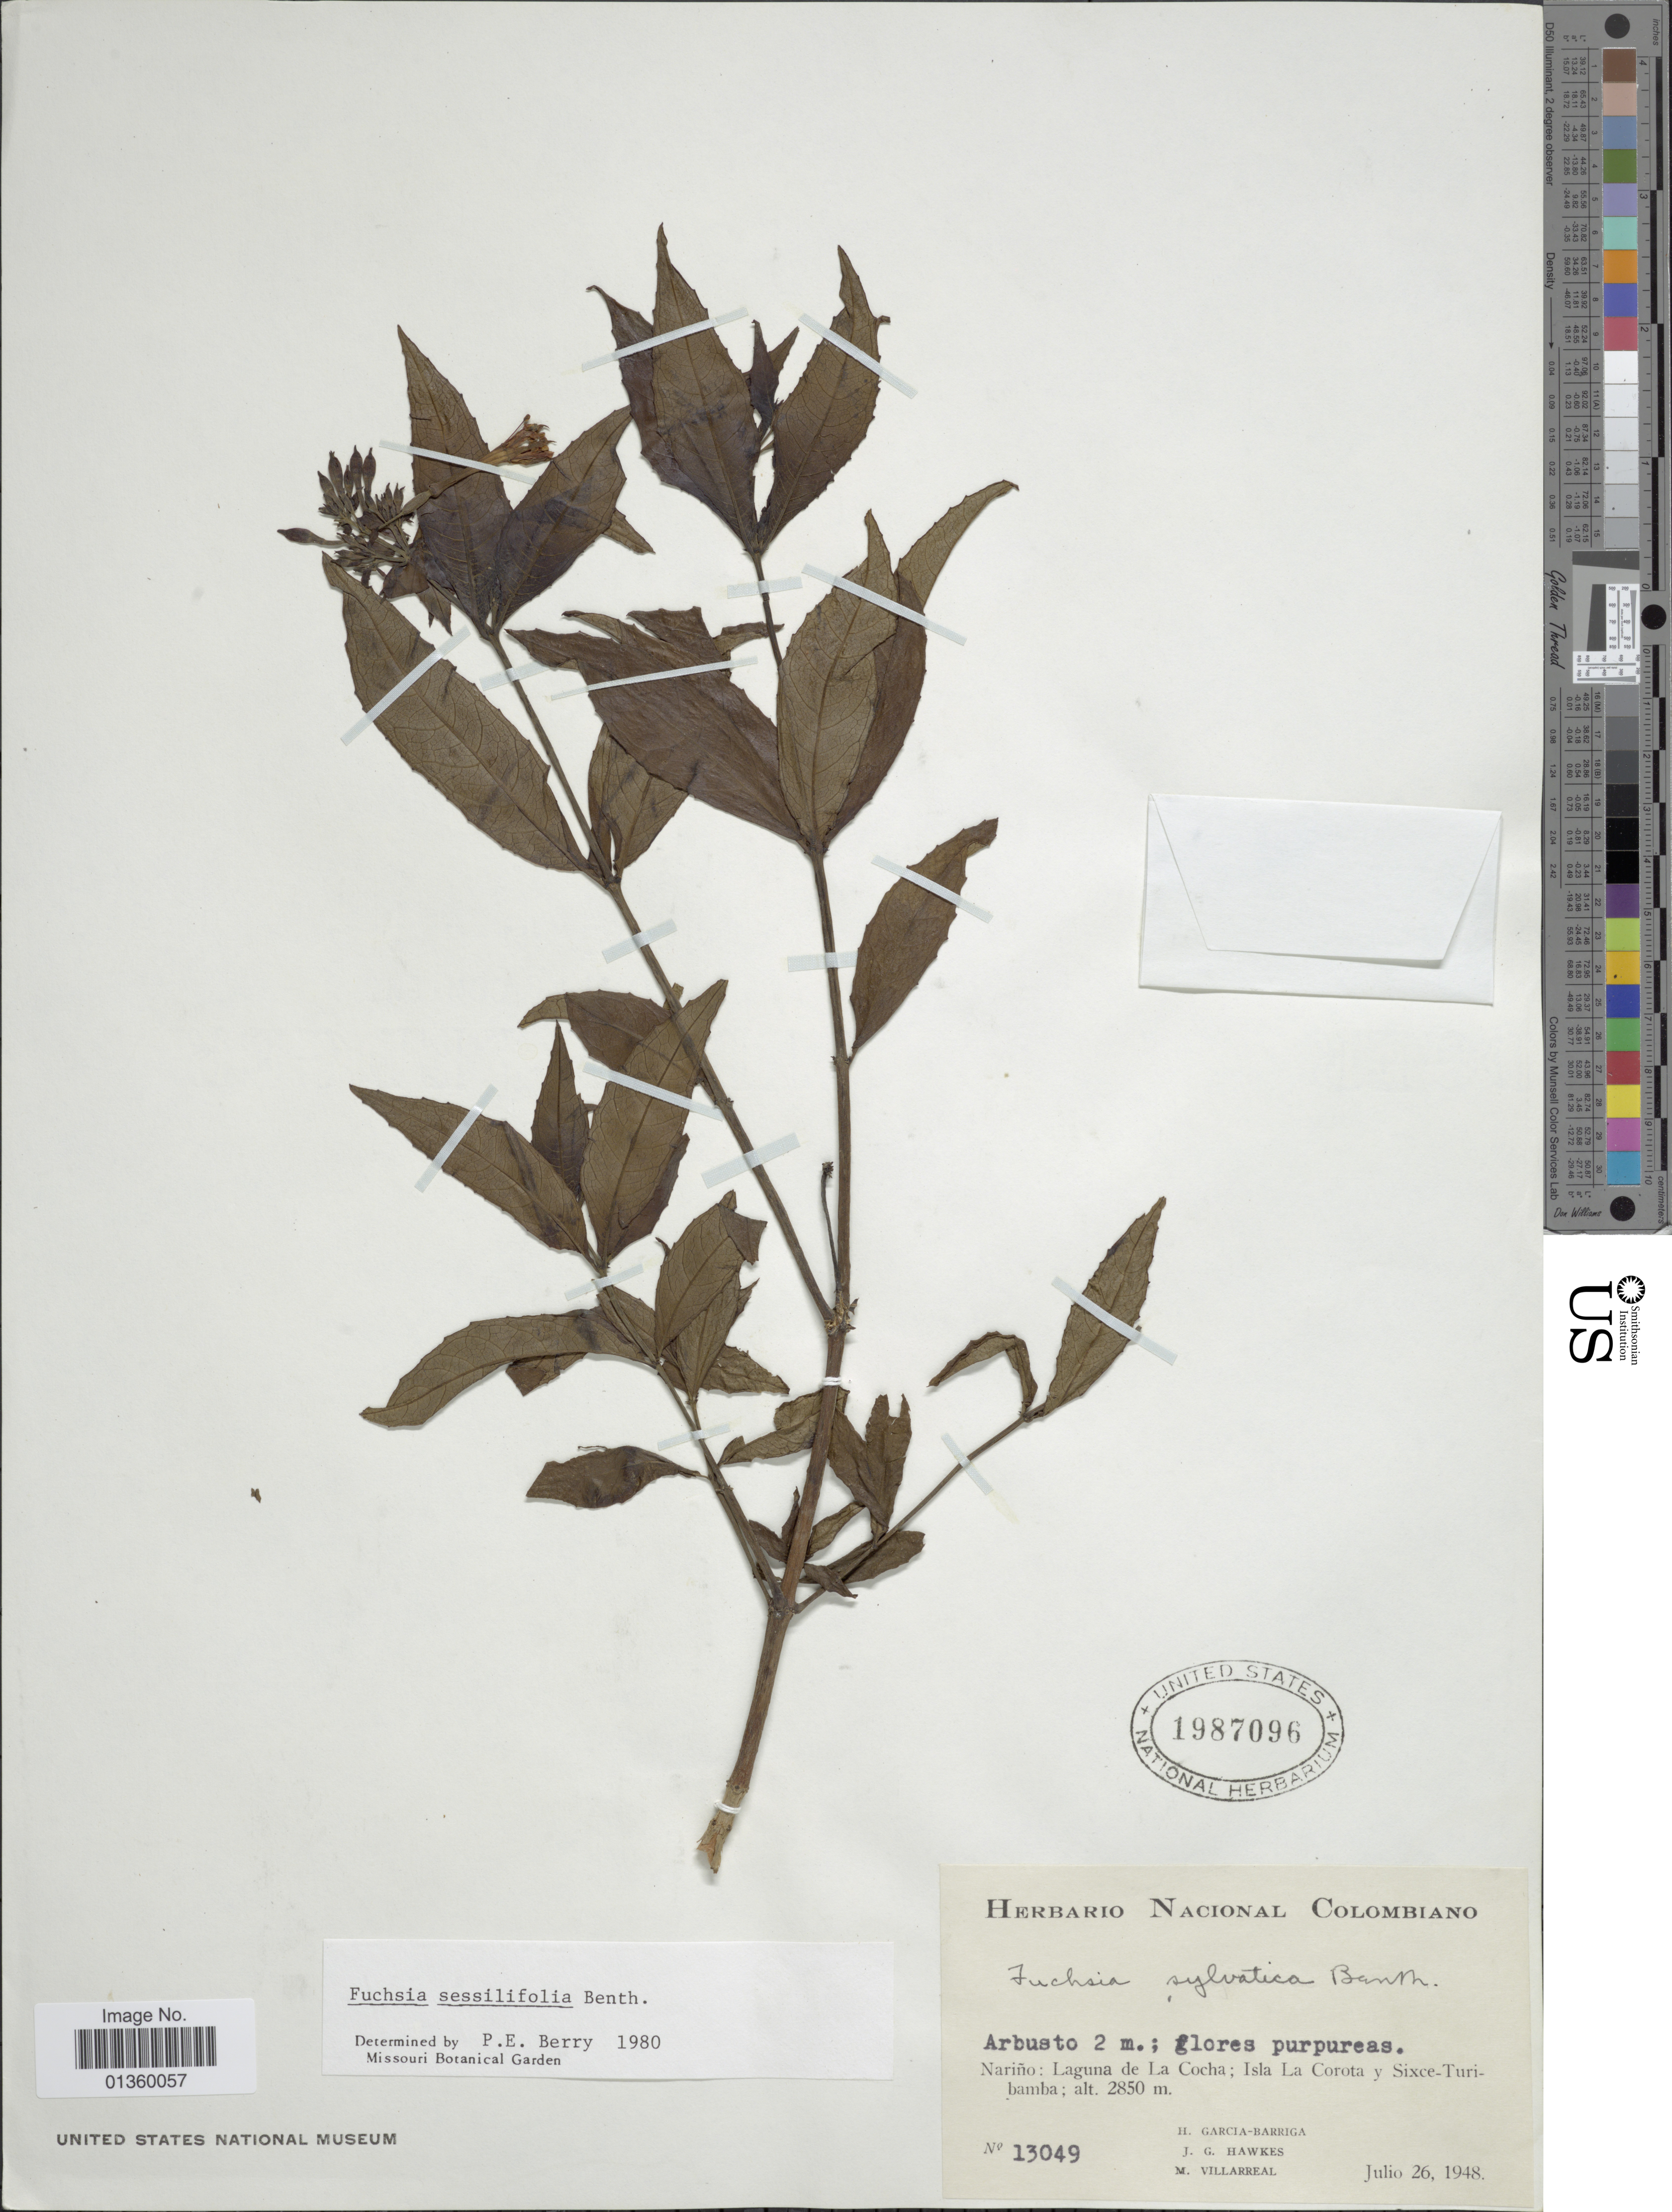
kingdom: Plantae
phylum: Tracheophyta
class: Magnoliopsida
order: Myrtales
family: Onagraceae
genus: Fuchsia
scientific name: Fuchsia sessilifolia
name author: Benth.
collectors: H. García Barriga, J. Hawkes & M. Villarreal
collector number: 13049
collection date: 1948-07-26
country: Colombia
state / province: Nariño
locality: Laguna de La Cocha; Isla La Corota y Sixce-Turibamba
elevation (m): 2850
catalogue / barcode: US 1987096